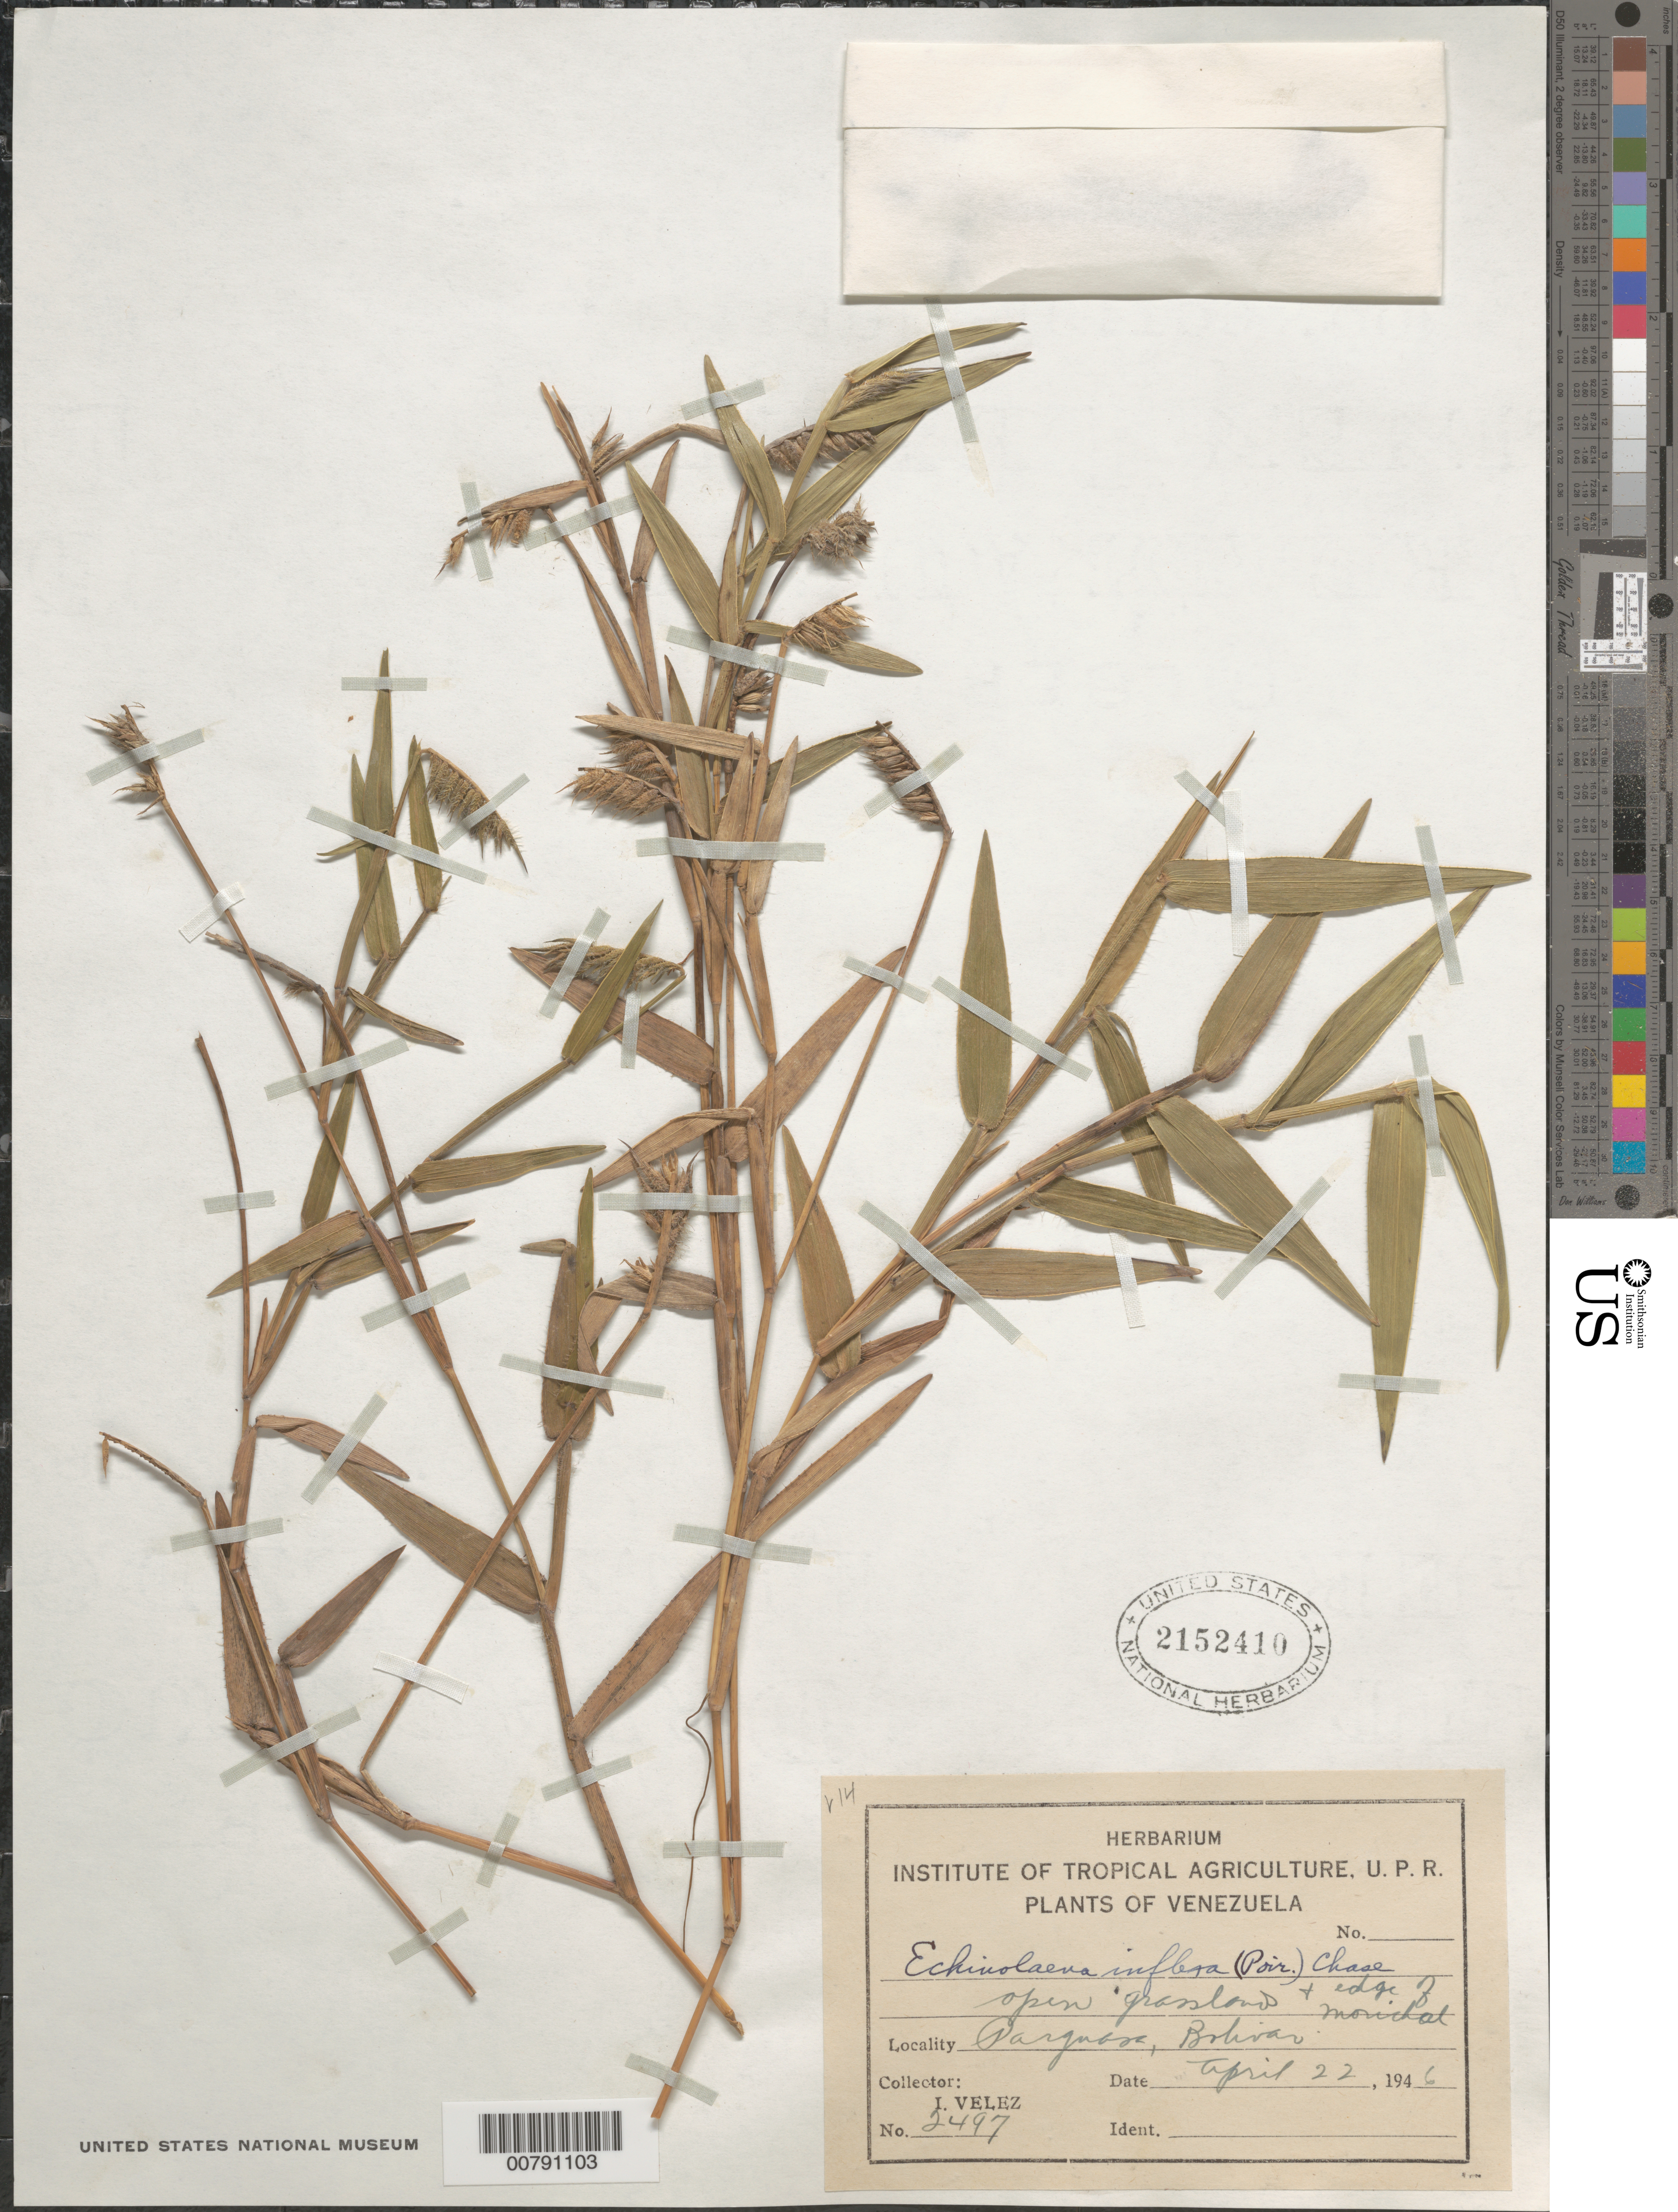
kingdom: Plantae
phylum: Tracheophyta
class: Liliopsida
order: Poales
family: Poaceae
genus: Echinolaena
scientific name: Echinolaena inflexa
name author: (Poir.) Chase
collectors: I. Velez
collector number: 2497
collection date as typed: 22-Apr-46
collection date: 1946-04-22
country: Venezuela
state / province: Bolívar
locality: Parguasa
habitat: Open grassland and edge of morichal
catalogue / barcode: US 2152410